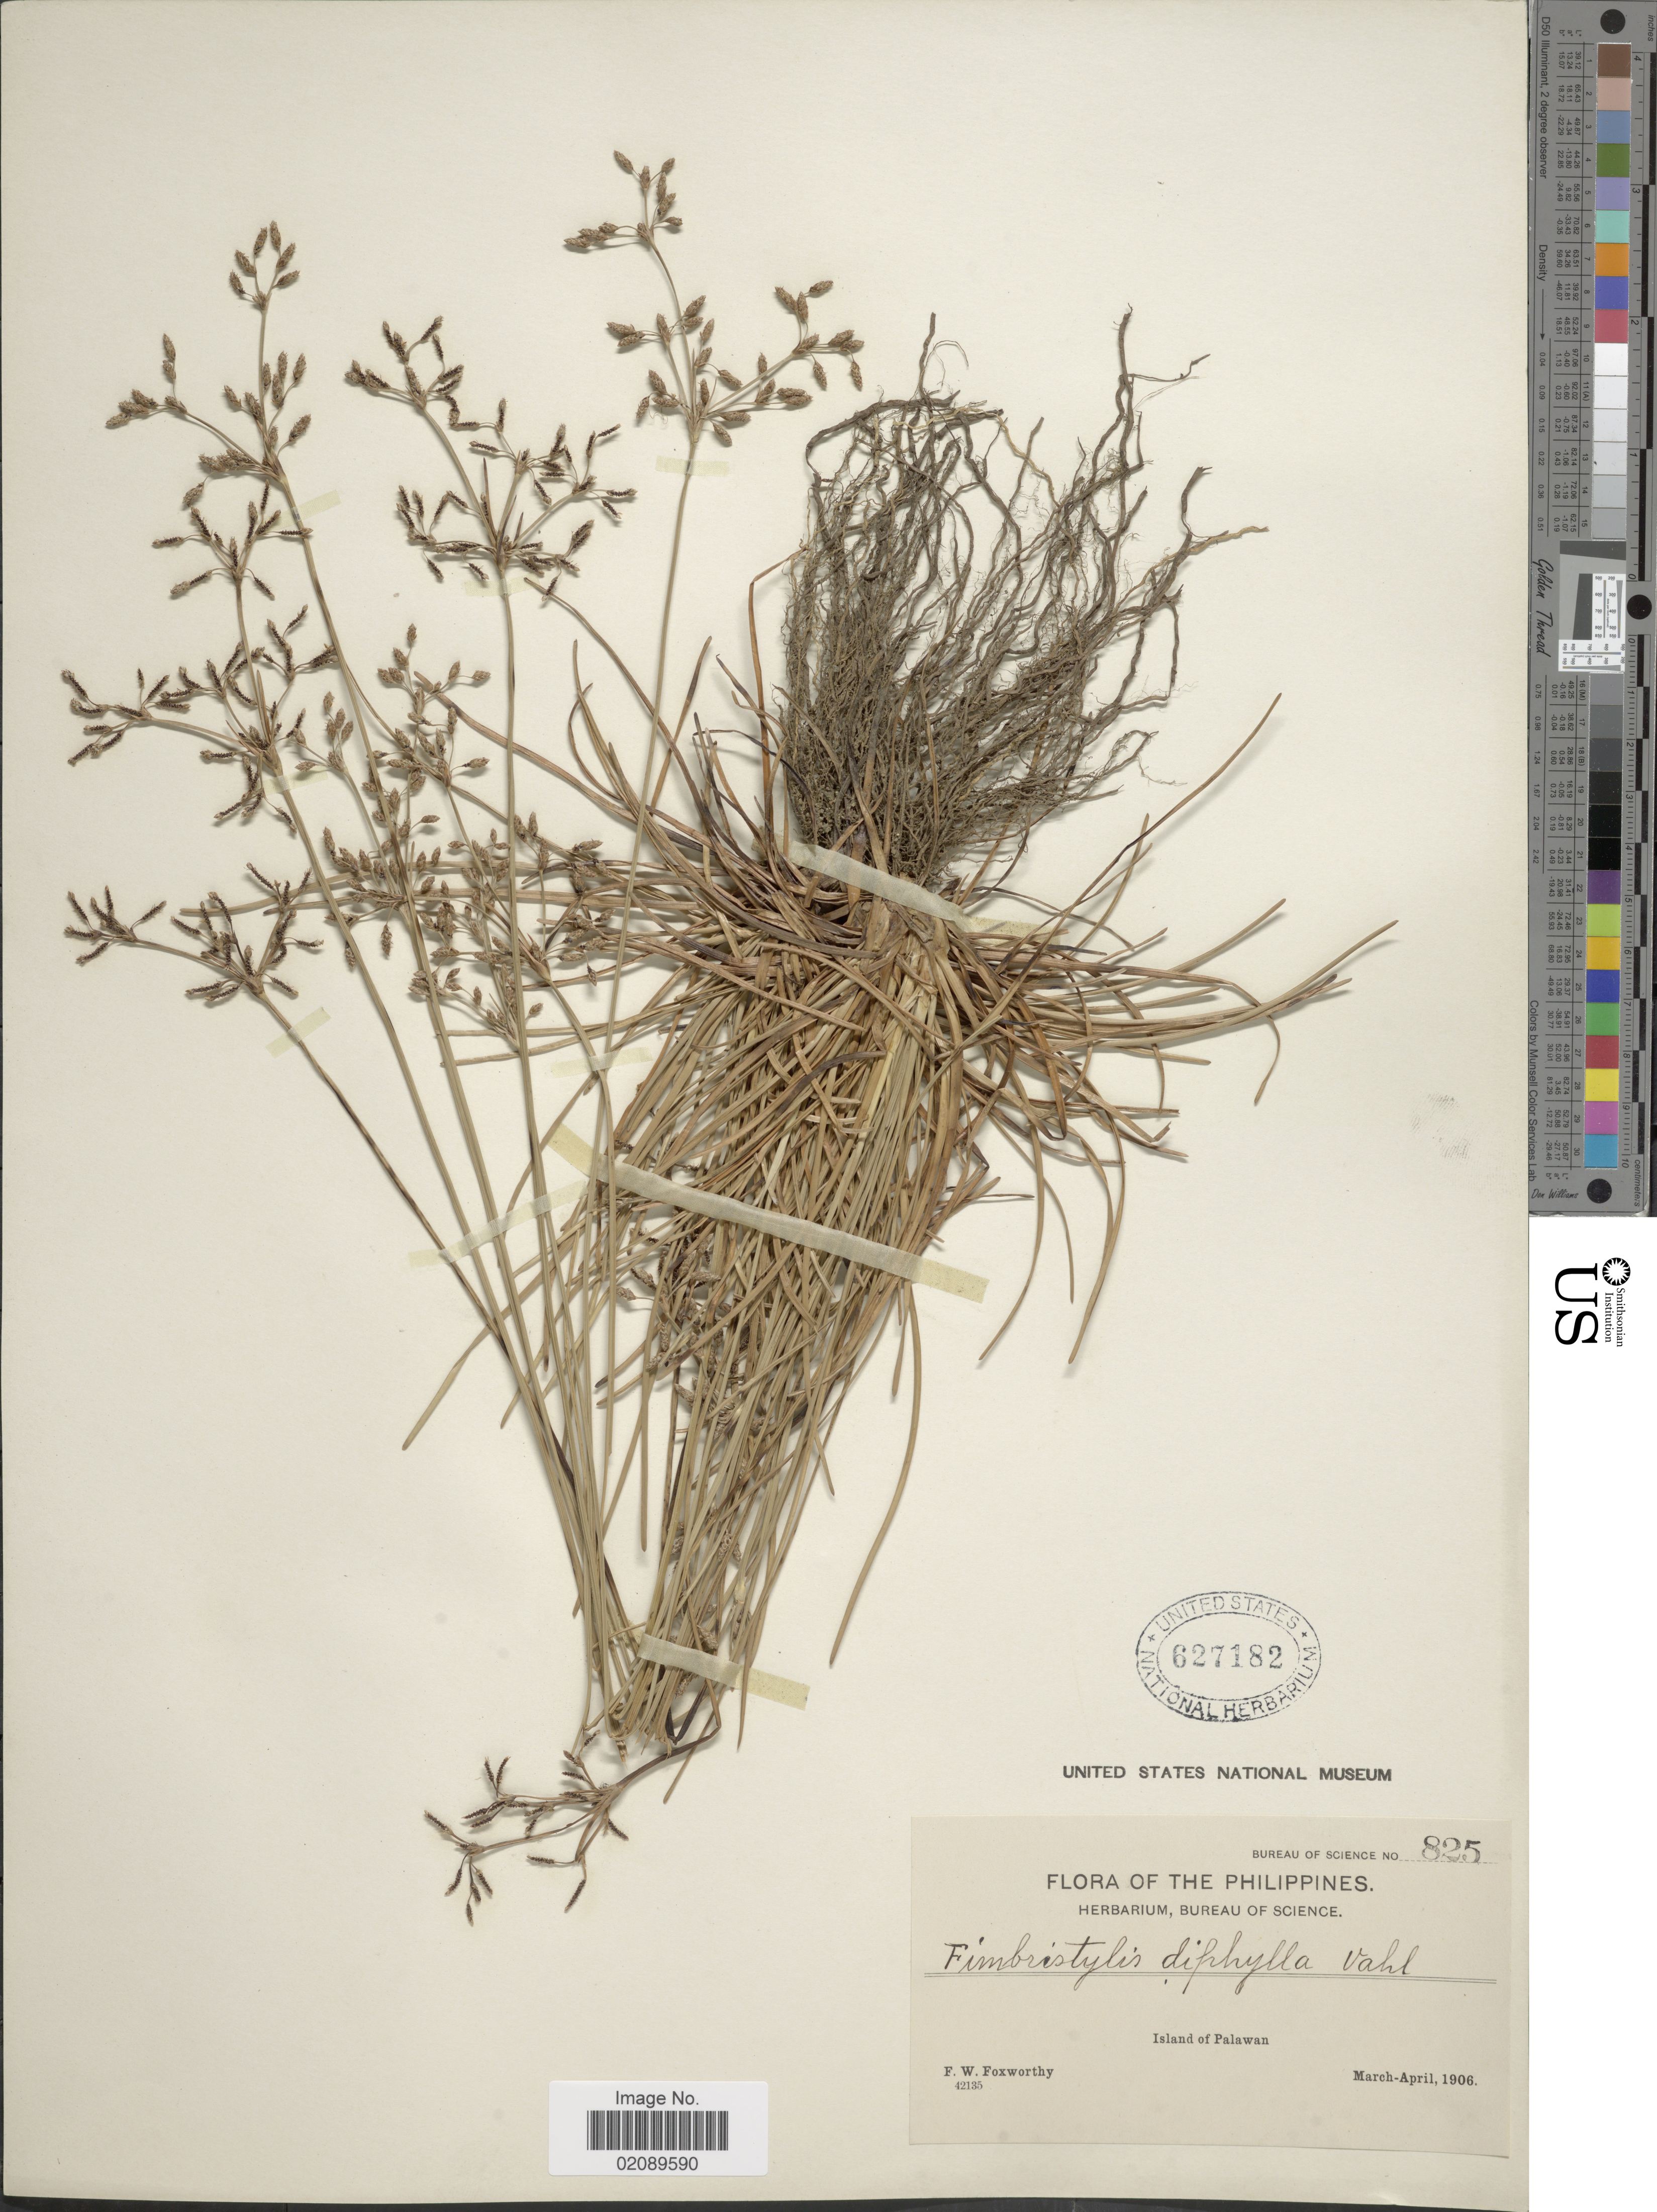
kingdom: Plantae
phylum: Tracheophyta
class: Liliopsida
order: Poales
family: Cyperaceae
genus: Fimbristylis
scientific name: Fimbristylis annua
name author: (All.) Roem. & Schult.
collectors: F. W. Foxworthy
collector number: Bureau of Science 825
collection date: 1906-03/1906-04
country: Philippines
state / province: Mimaropa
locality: Island of Palawan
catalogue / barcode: US 627182